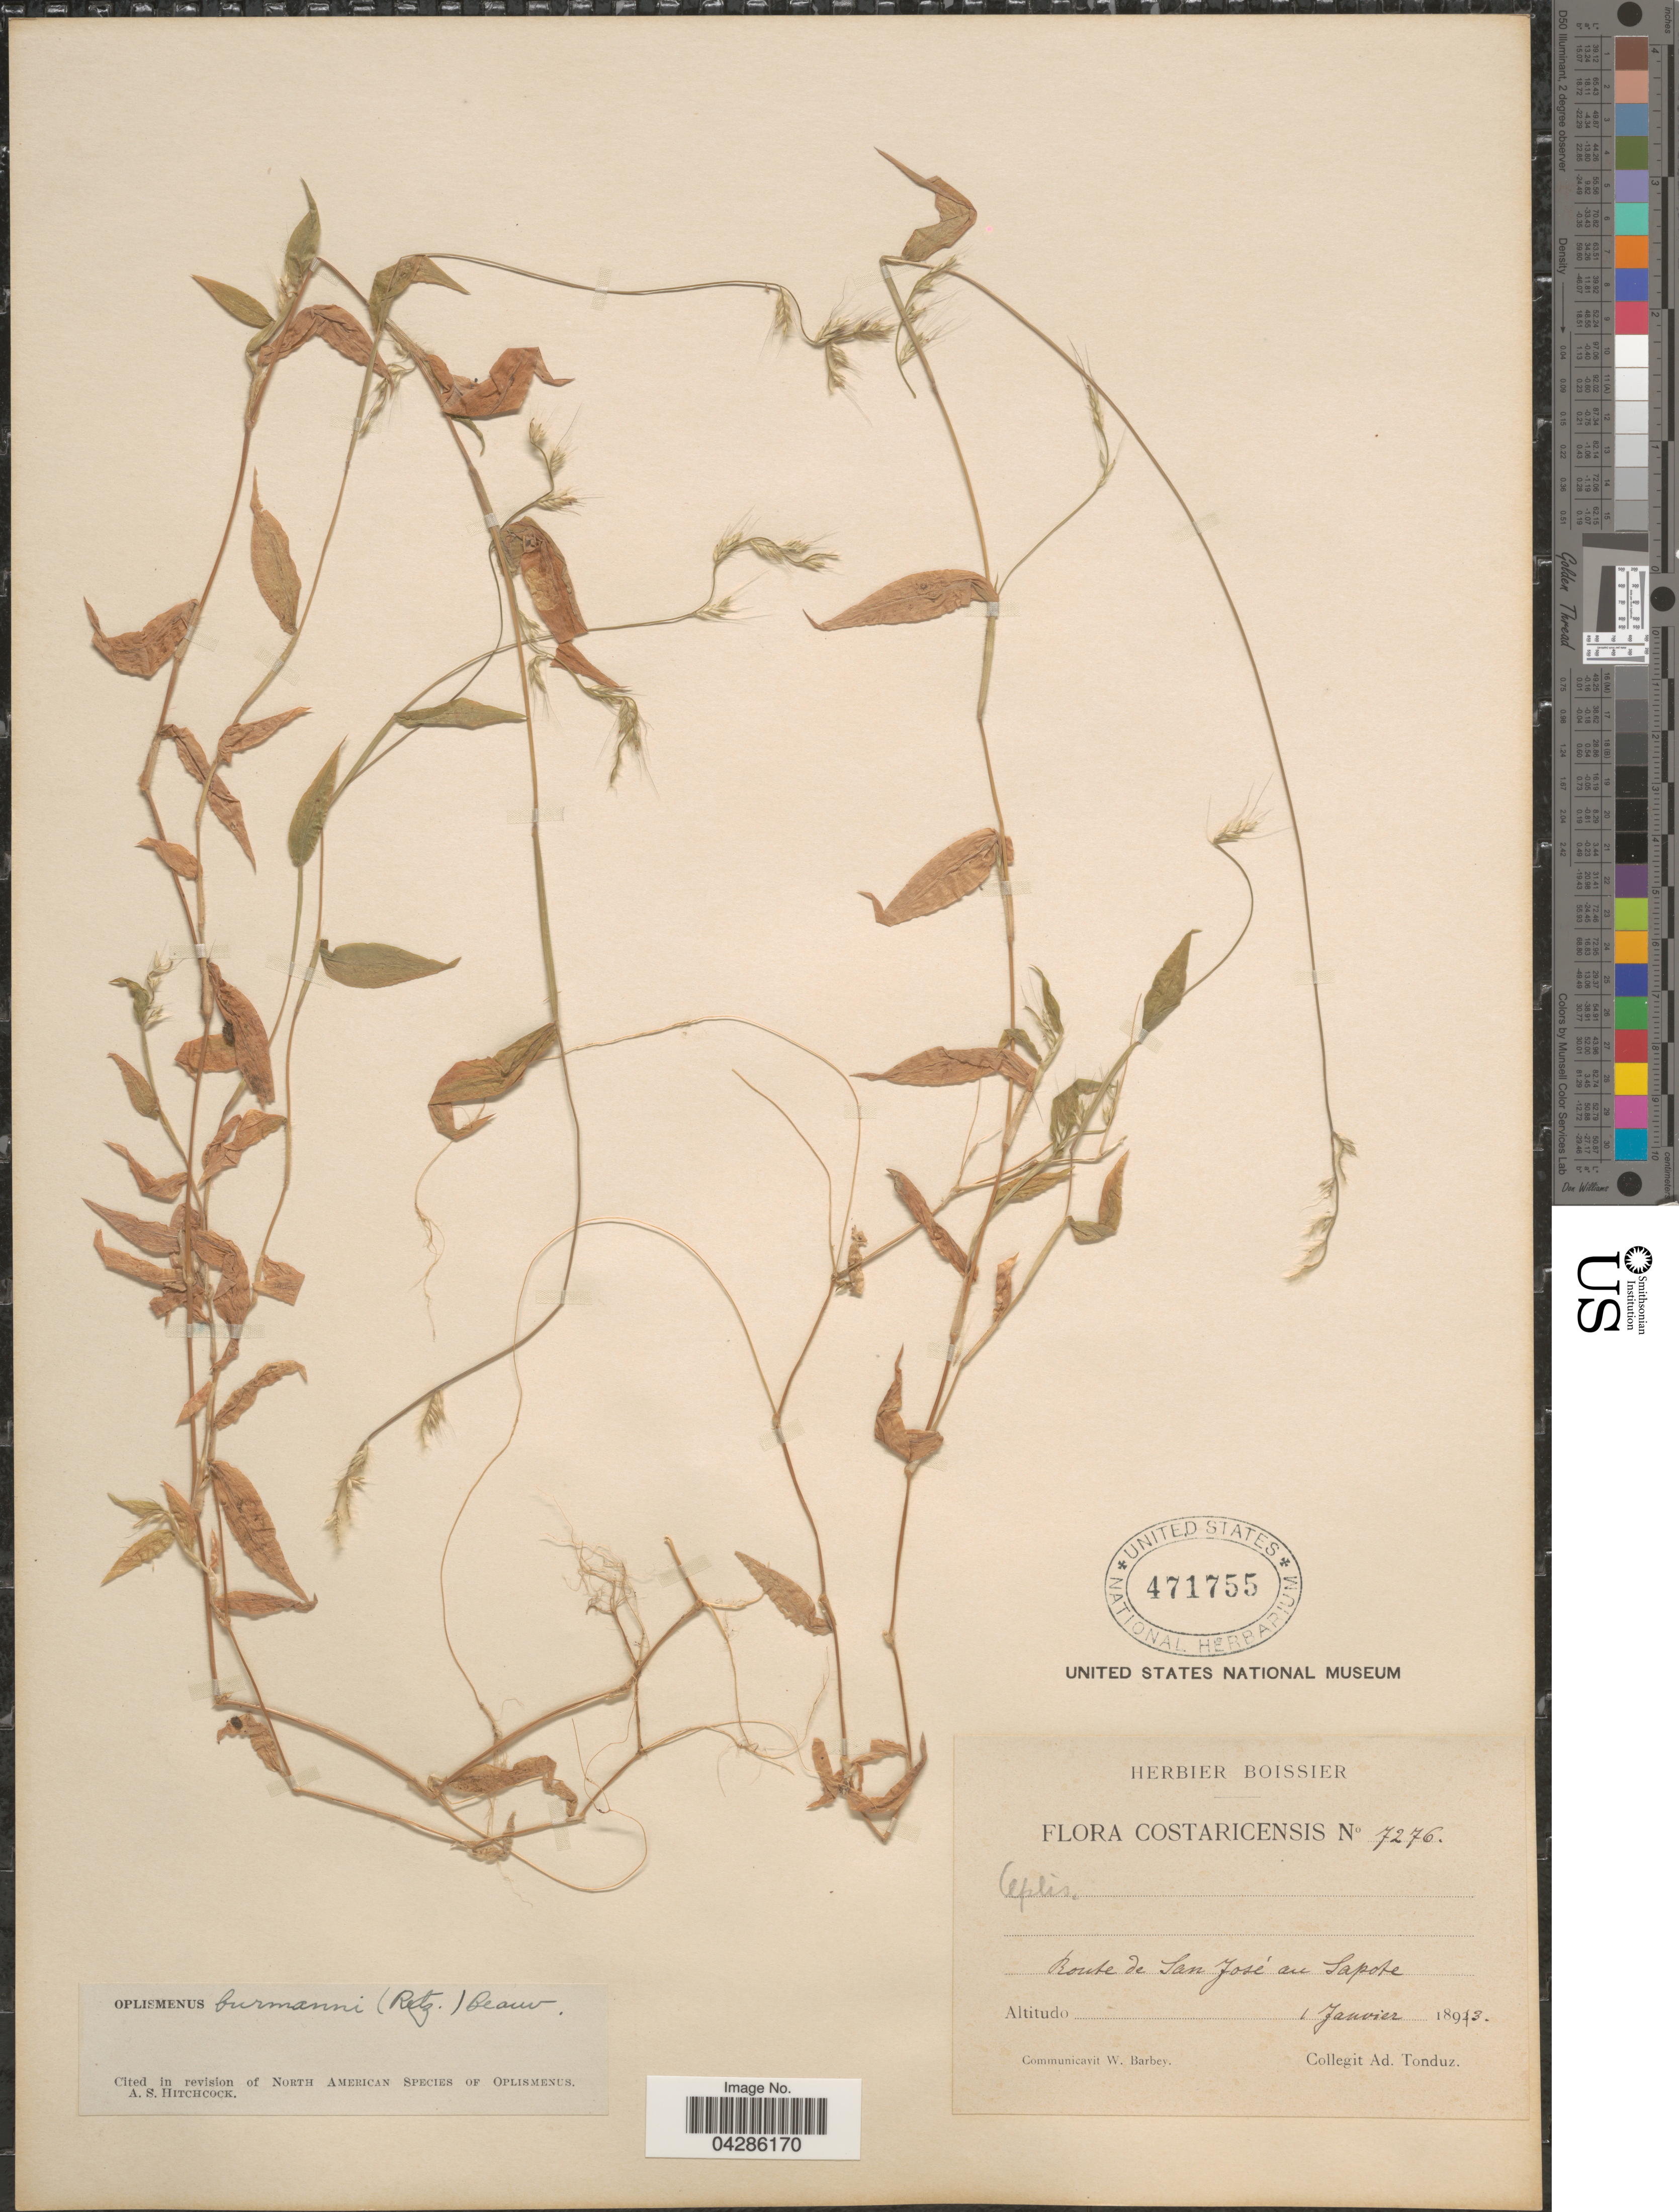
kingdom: Plantae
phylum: Tracheophyta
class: Liliopsida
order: Poales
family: Poaceae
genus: Oplismenus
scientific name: Oplismenus burmannii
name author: (Retz.) P. Beauv.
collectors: A. Tonduz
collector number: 7276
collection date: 1893-01-01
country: Costa Rica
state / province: San José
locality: Route de San José au Zapote.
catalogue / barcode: US 471755